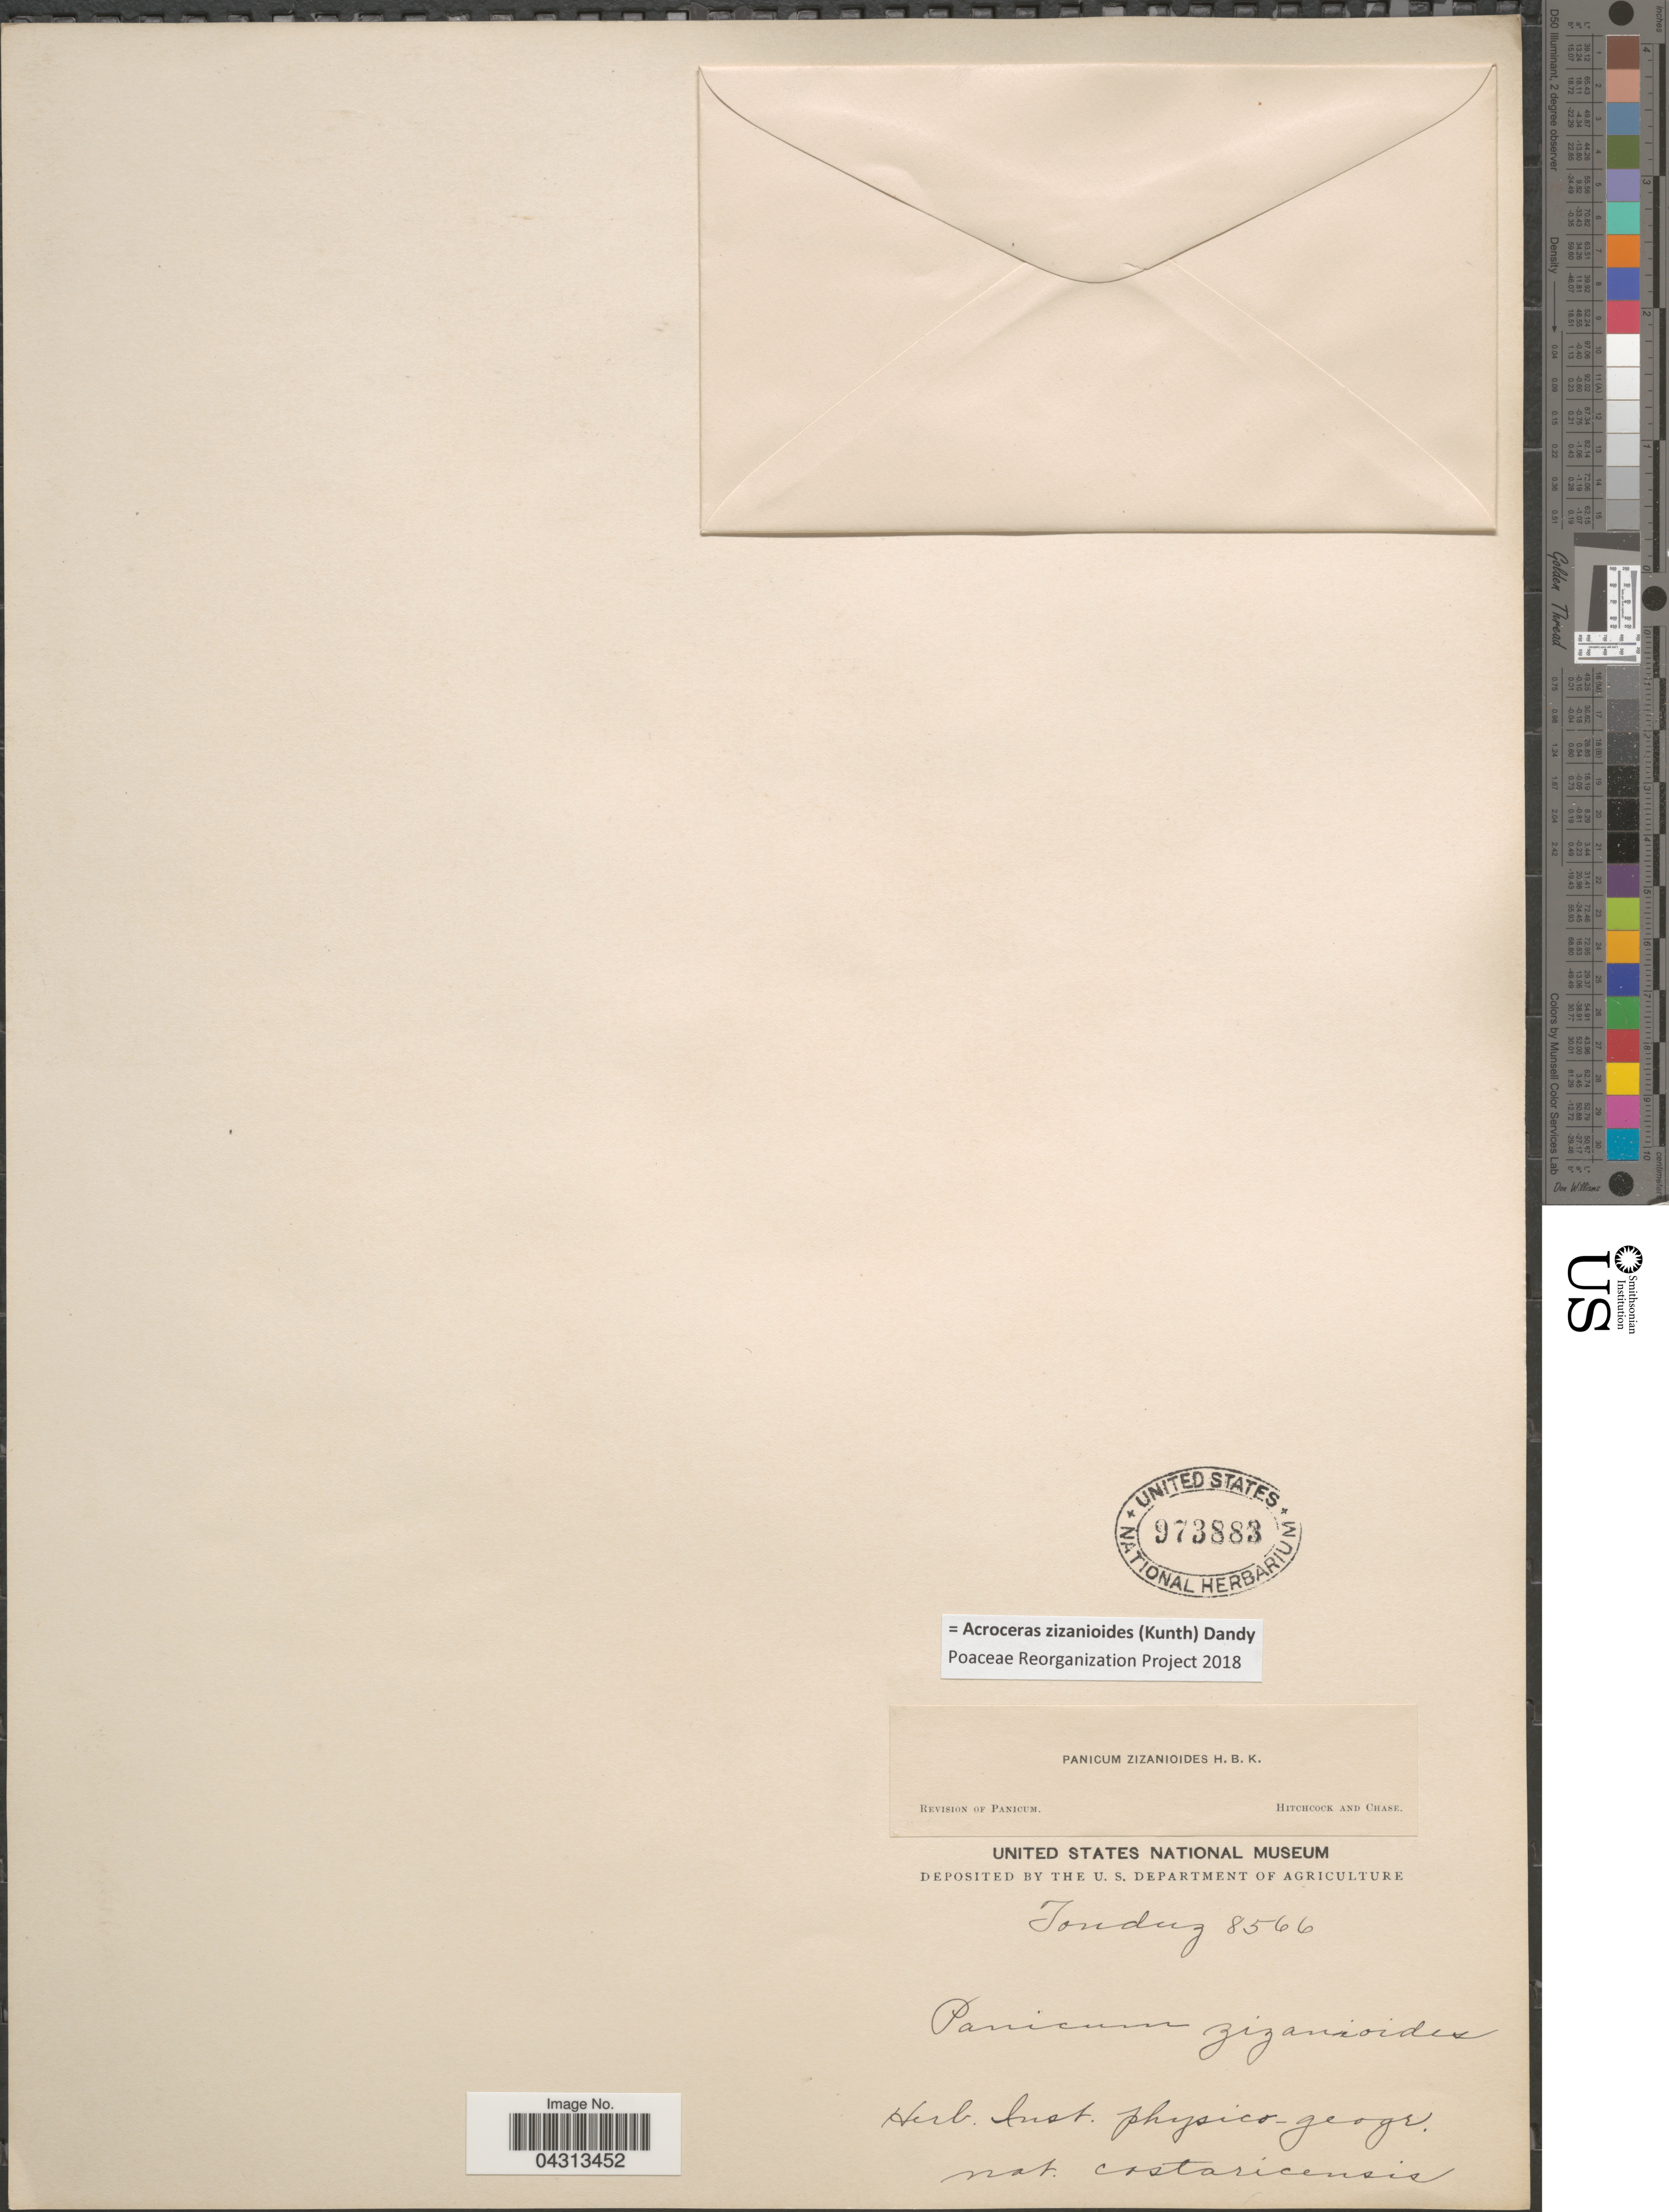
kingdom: Plantae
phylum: Tracheophyta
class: Liliopsida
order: Poales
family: Poaceae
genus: Acroceras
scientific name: Acroceras zizanioides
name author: (Kunth) Dandy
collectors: Tonduz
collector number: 8566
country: Costa Rica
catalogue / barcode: US 973883